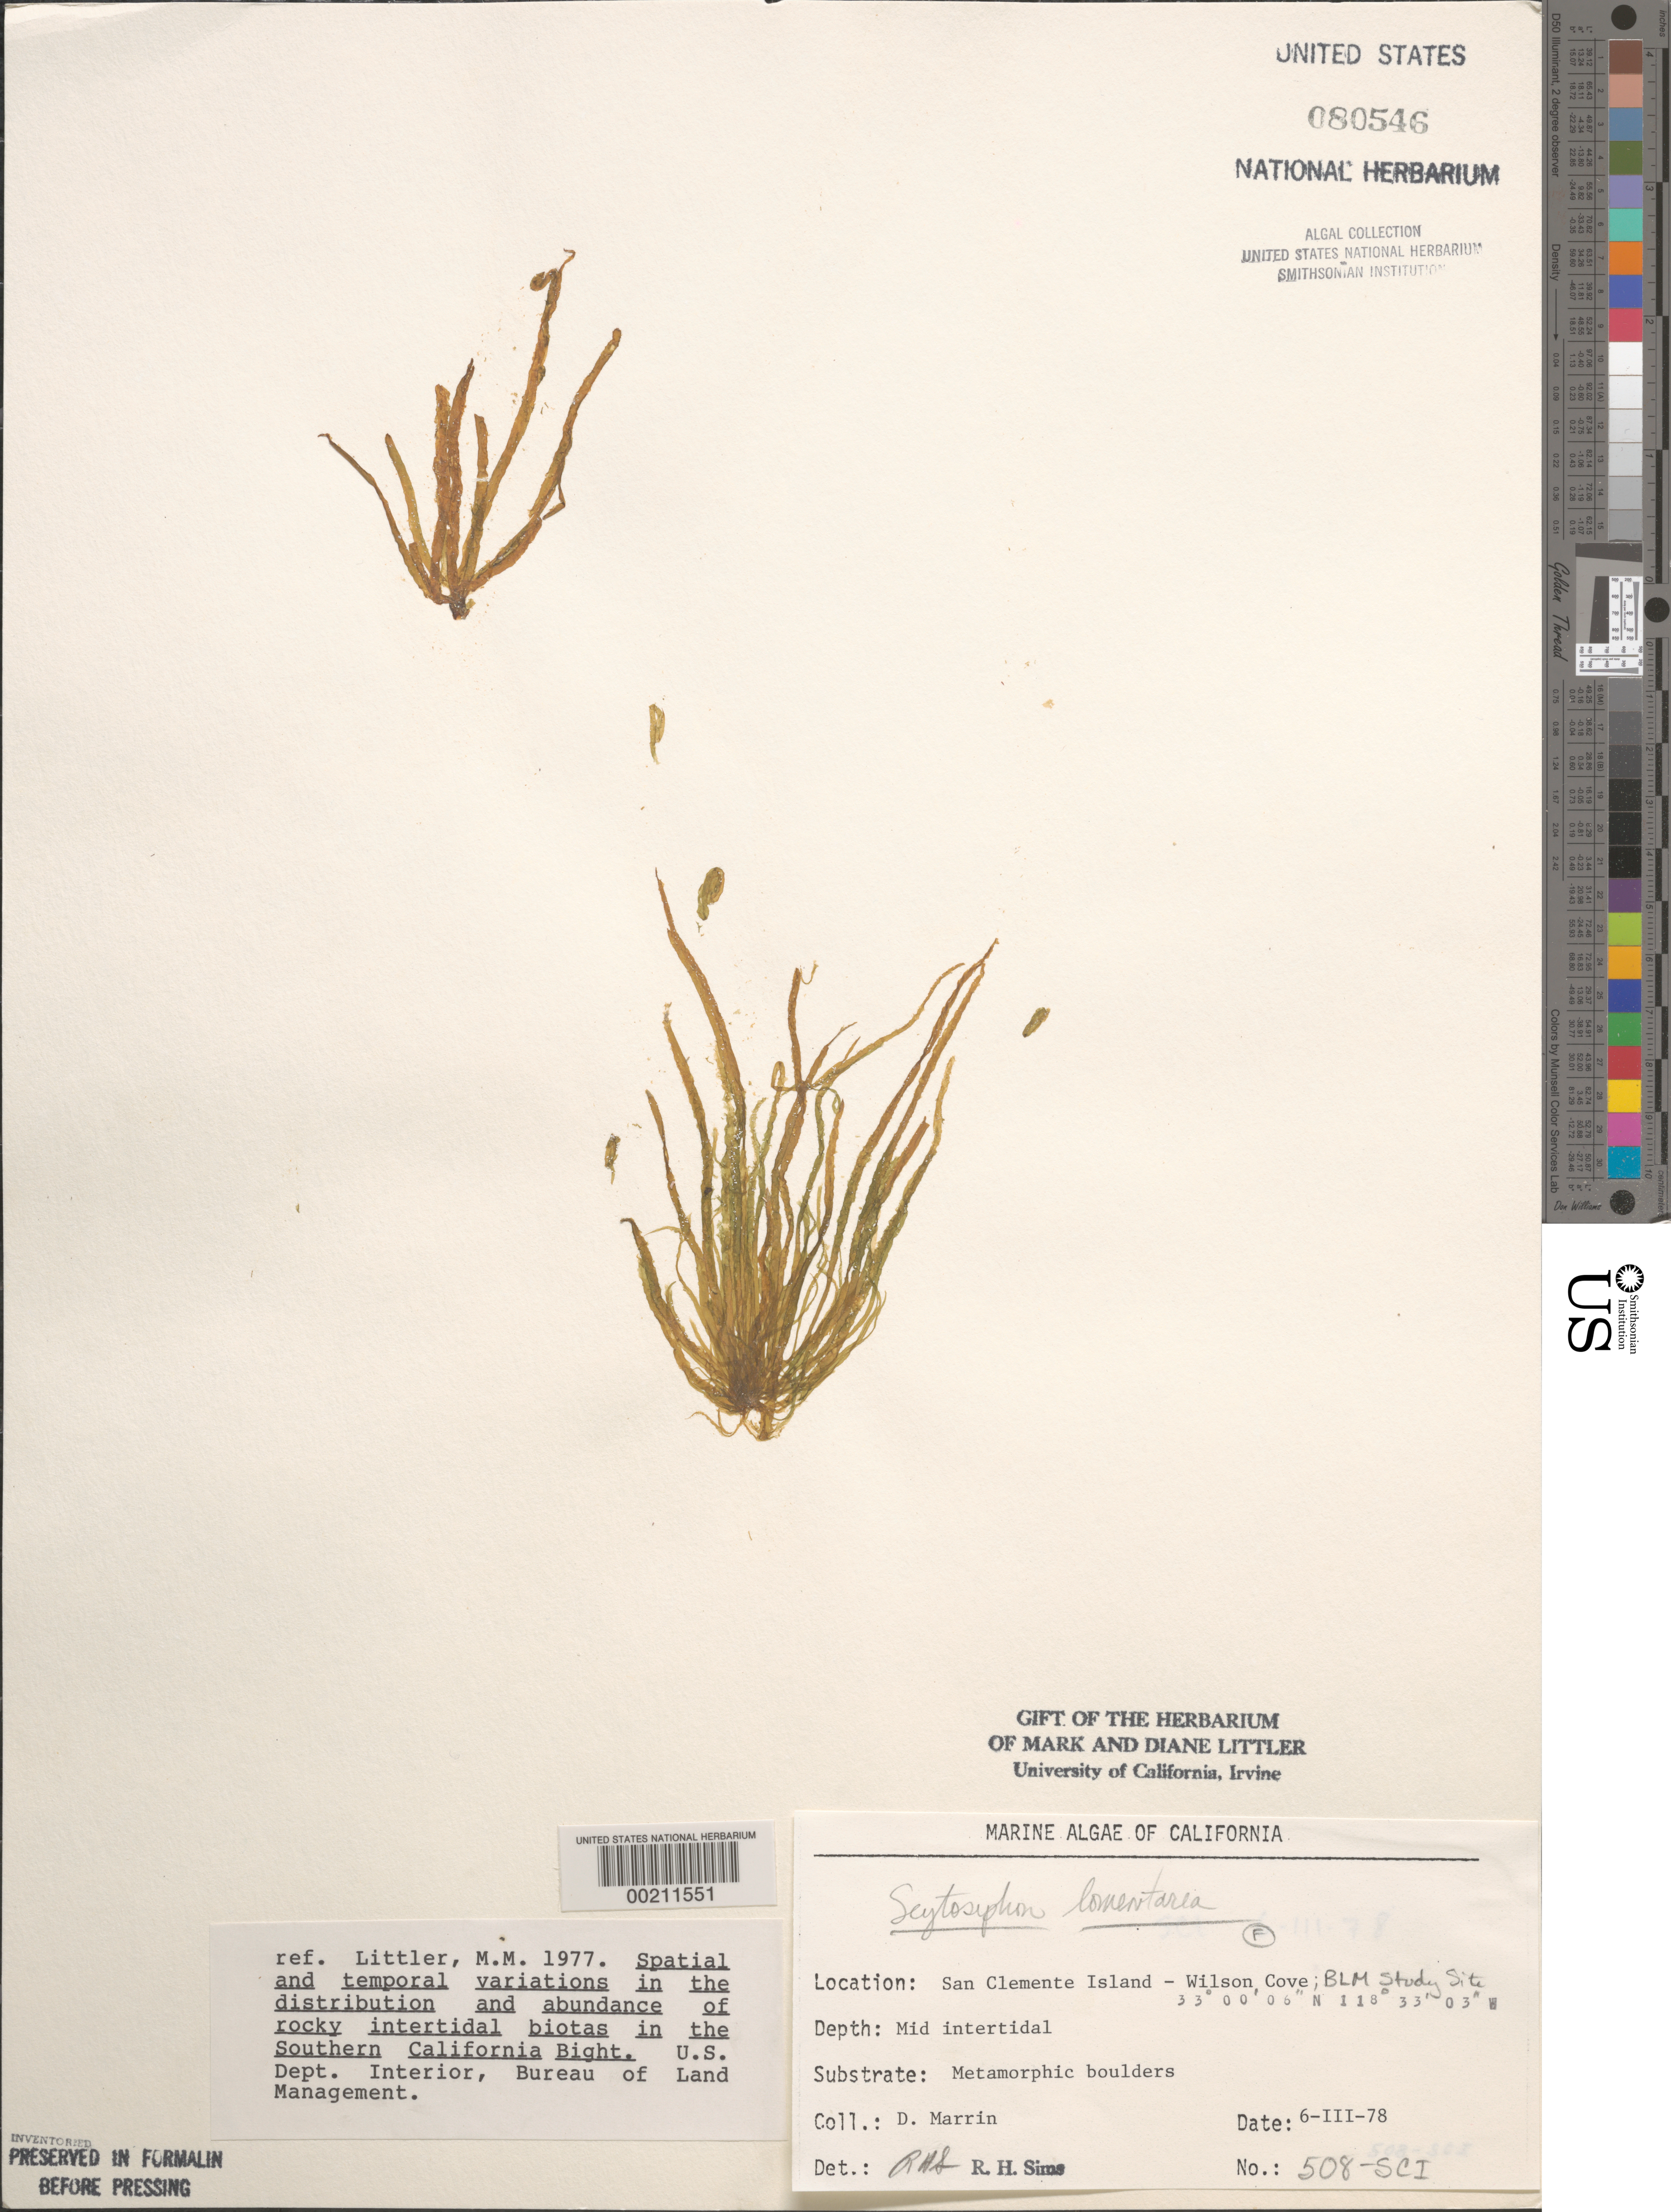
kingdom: Chromista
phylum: Ochrophyta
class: Phaeophyceae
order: Scytosiphonales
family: Scytosiphonaceae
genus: Scytosiphon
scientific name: Scytosiphon lomentaria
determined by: Sims, Robert H.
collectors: D. Marrin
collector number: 508-sci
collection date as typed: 06 Mar 1978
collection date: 1978-03-06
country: United States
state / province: California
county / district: Los Angeles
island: San Clemente Island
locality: Wilson Cove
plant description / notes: BLM-SOCALBIGHT Rocky Intertidal Survey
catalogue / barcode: US 80546